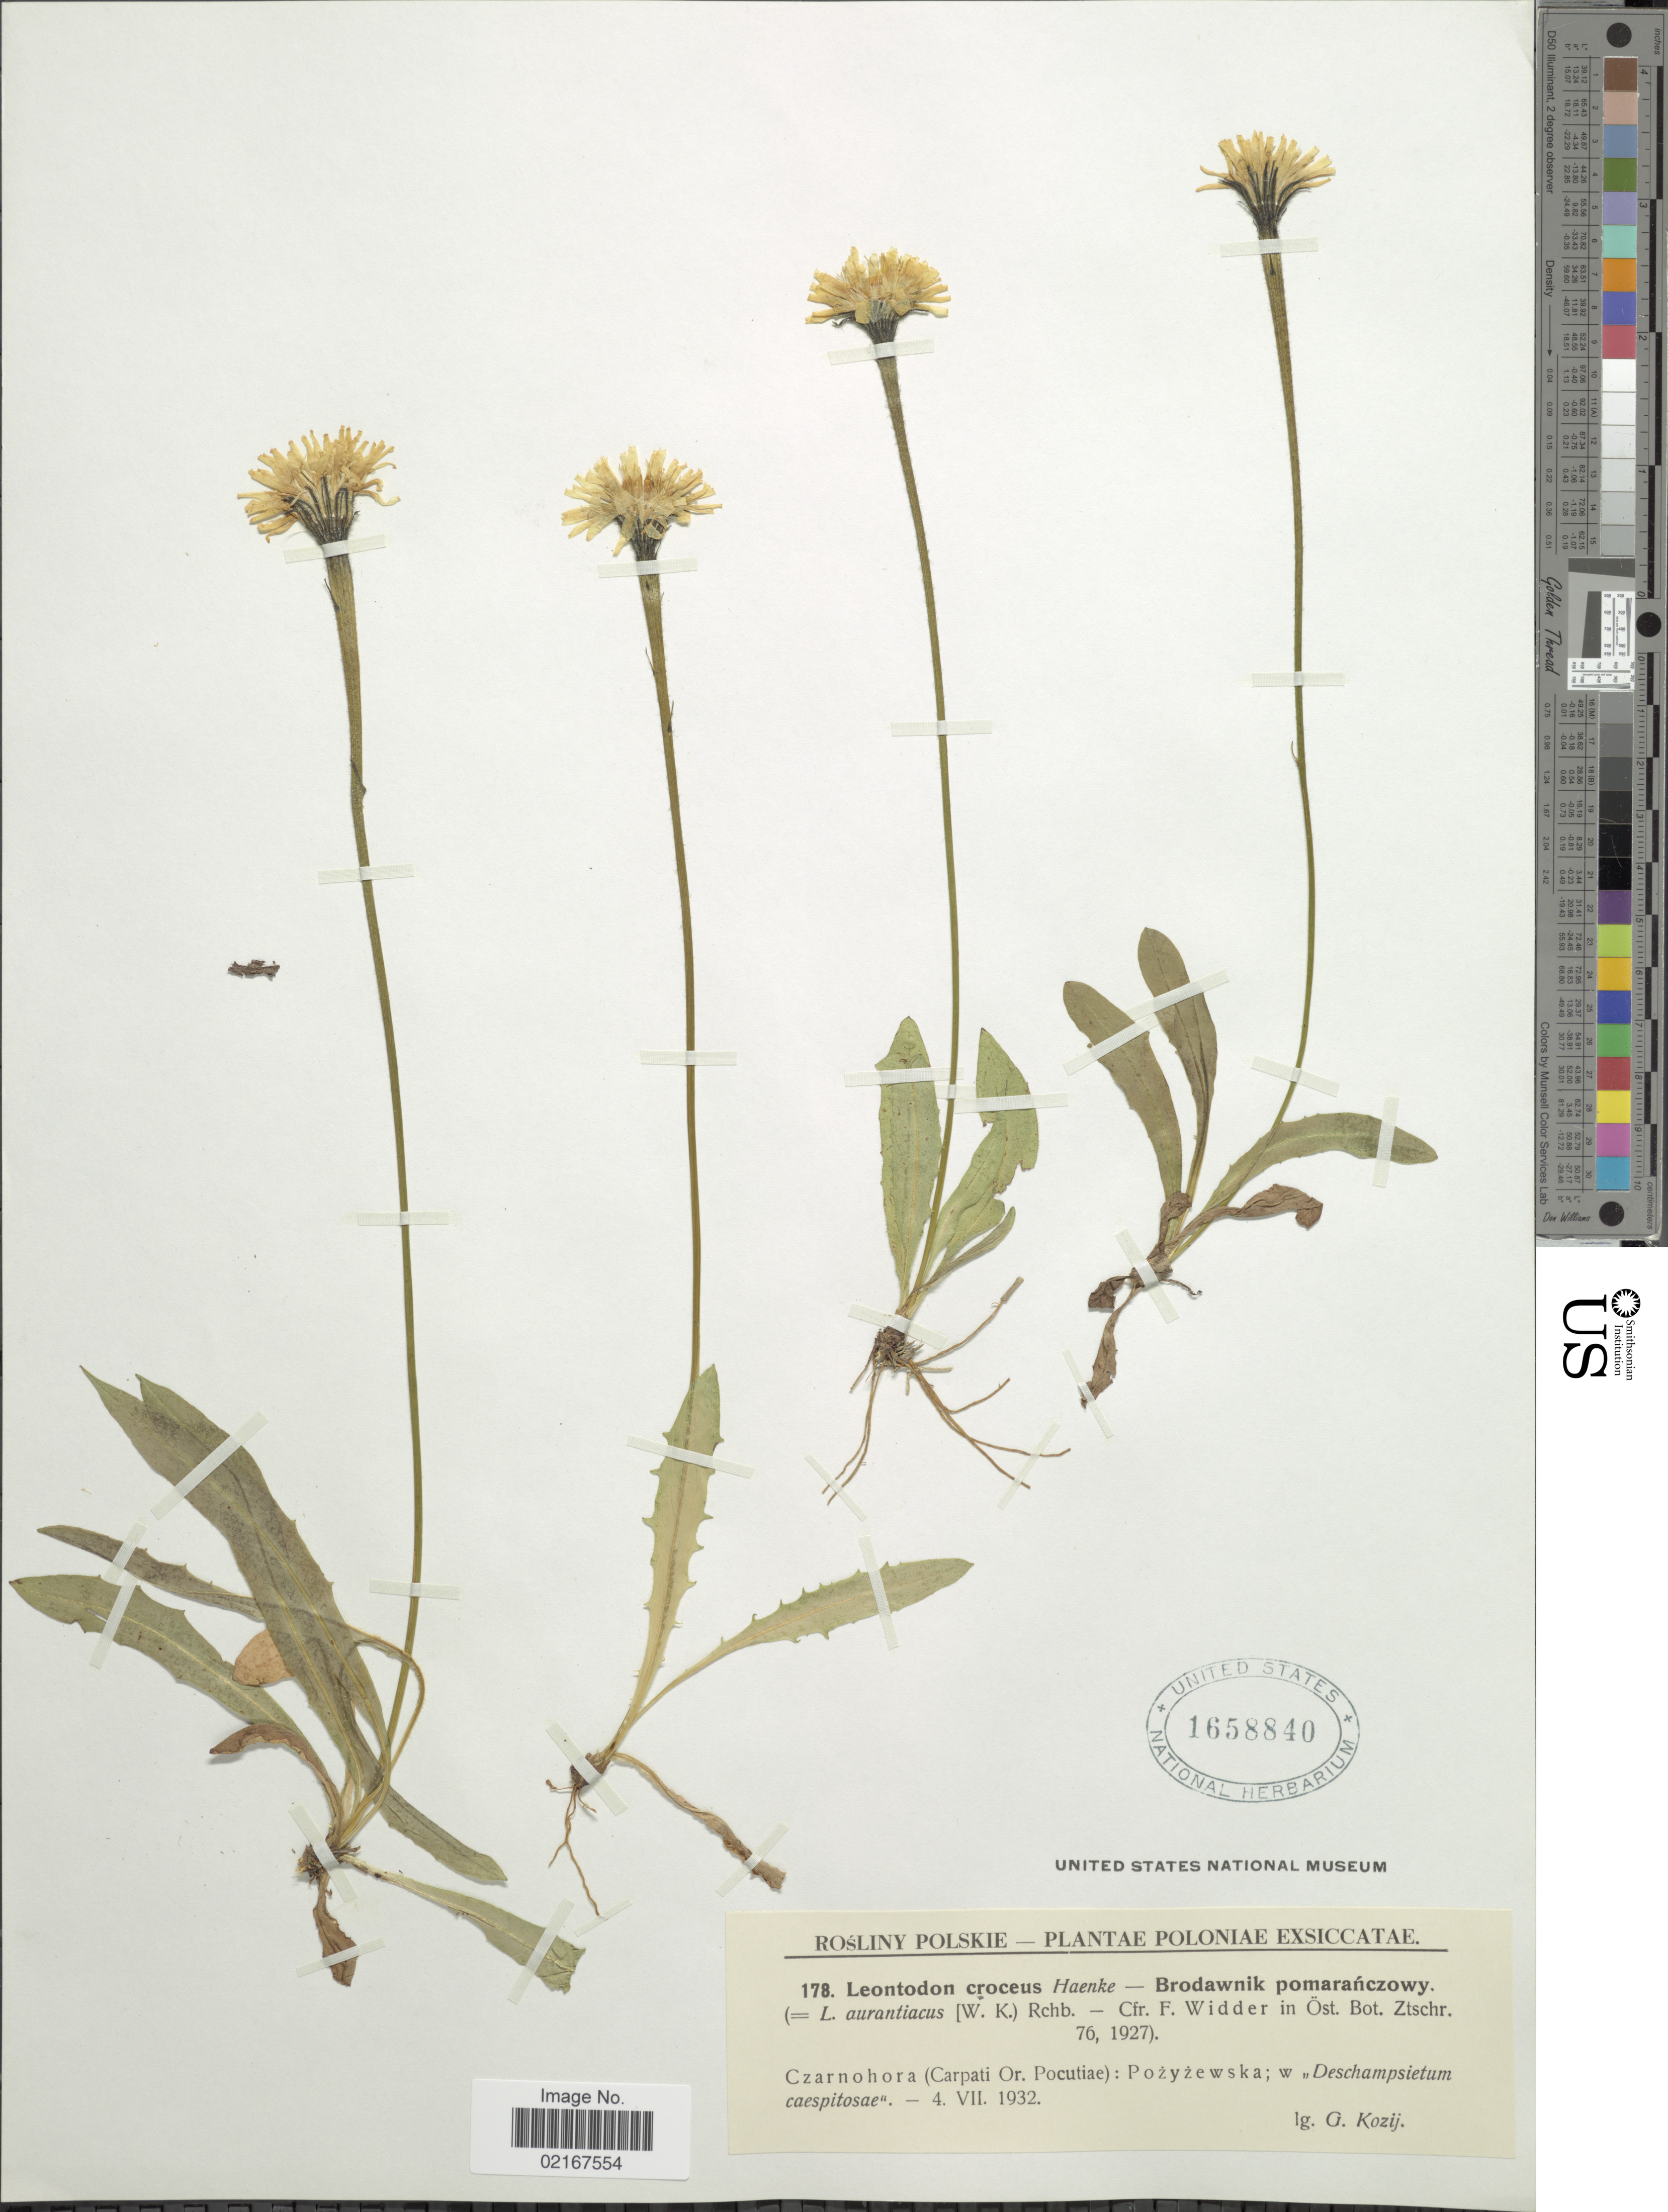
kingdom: Plantae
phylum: Tracheophyta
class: Magnoliopsida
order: Asterales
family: Asteraceae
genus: Scorzoneroides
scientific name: Scorzoneroides crocea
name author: (Haenke) Holub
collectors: G. Kozij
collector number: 178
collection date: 1932-07-04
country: Poland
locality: Poloniae, Czarnohora (Carpati Or. Pocutiae), Pozyzewska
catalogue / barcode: US 1658840